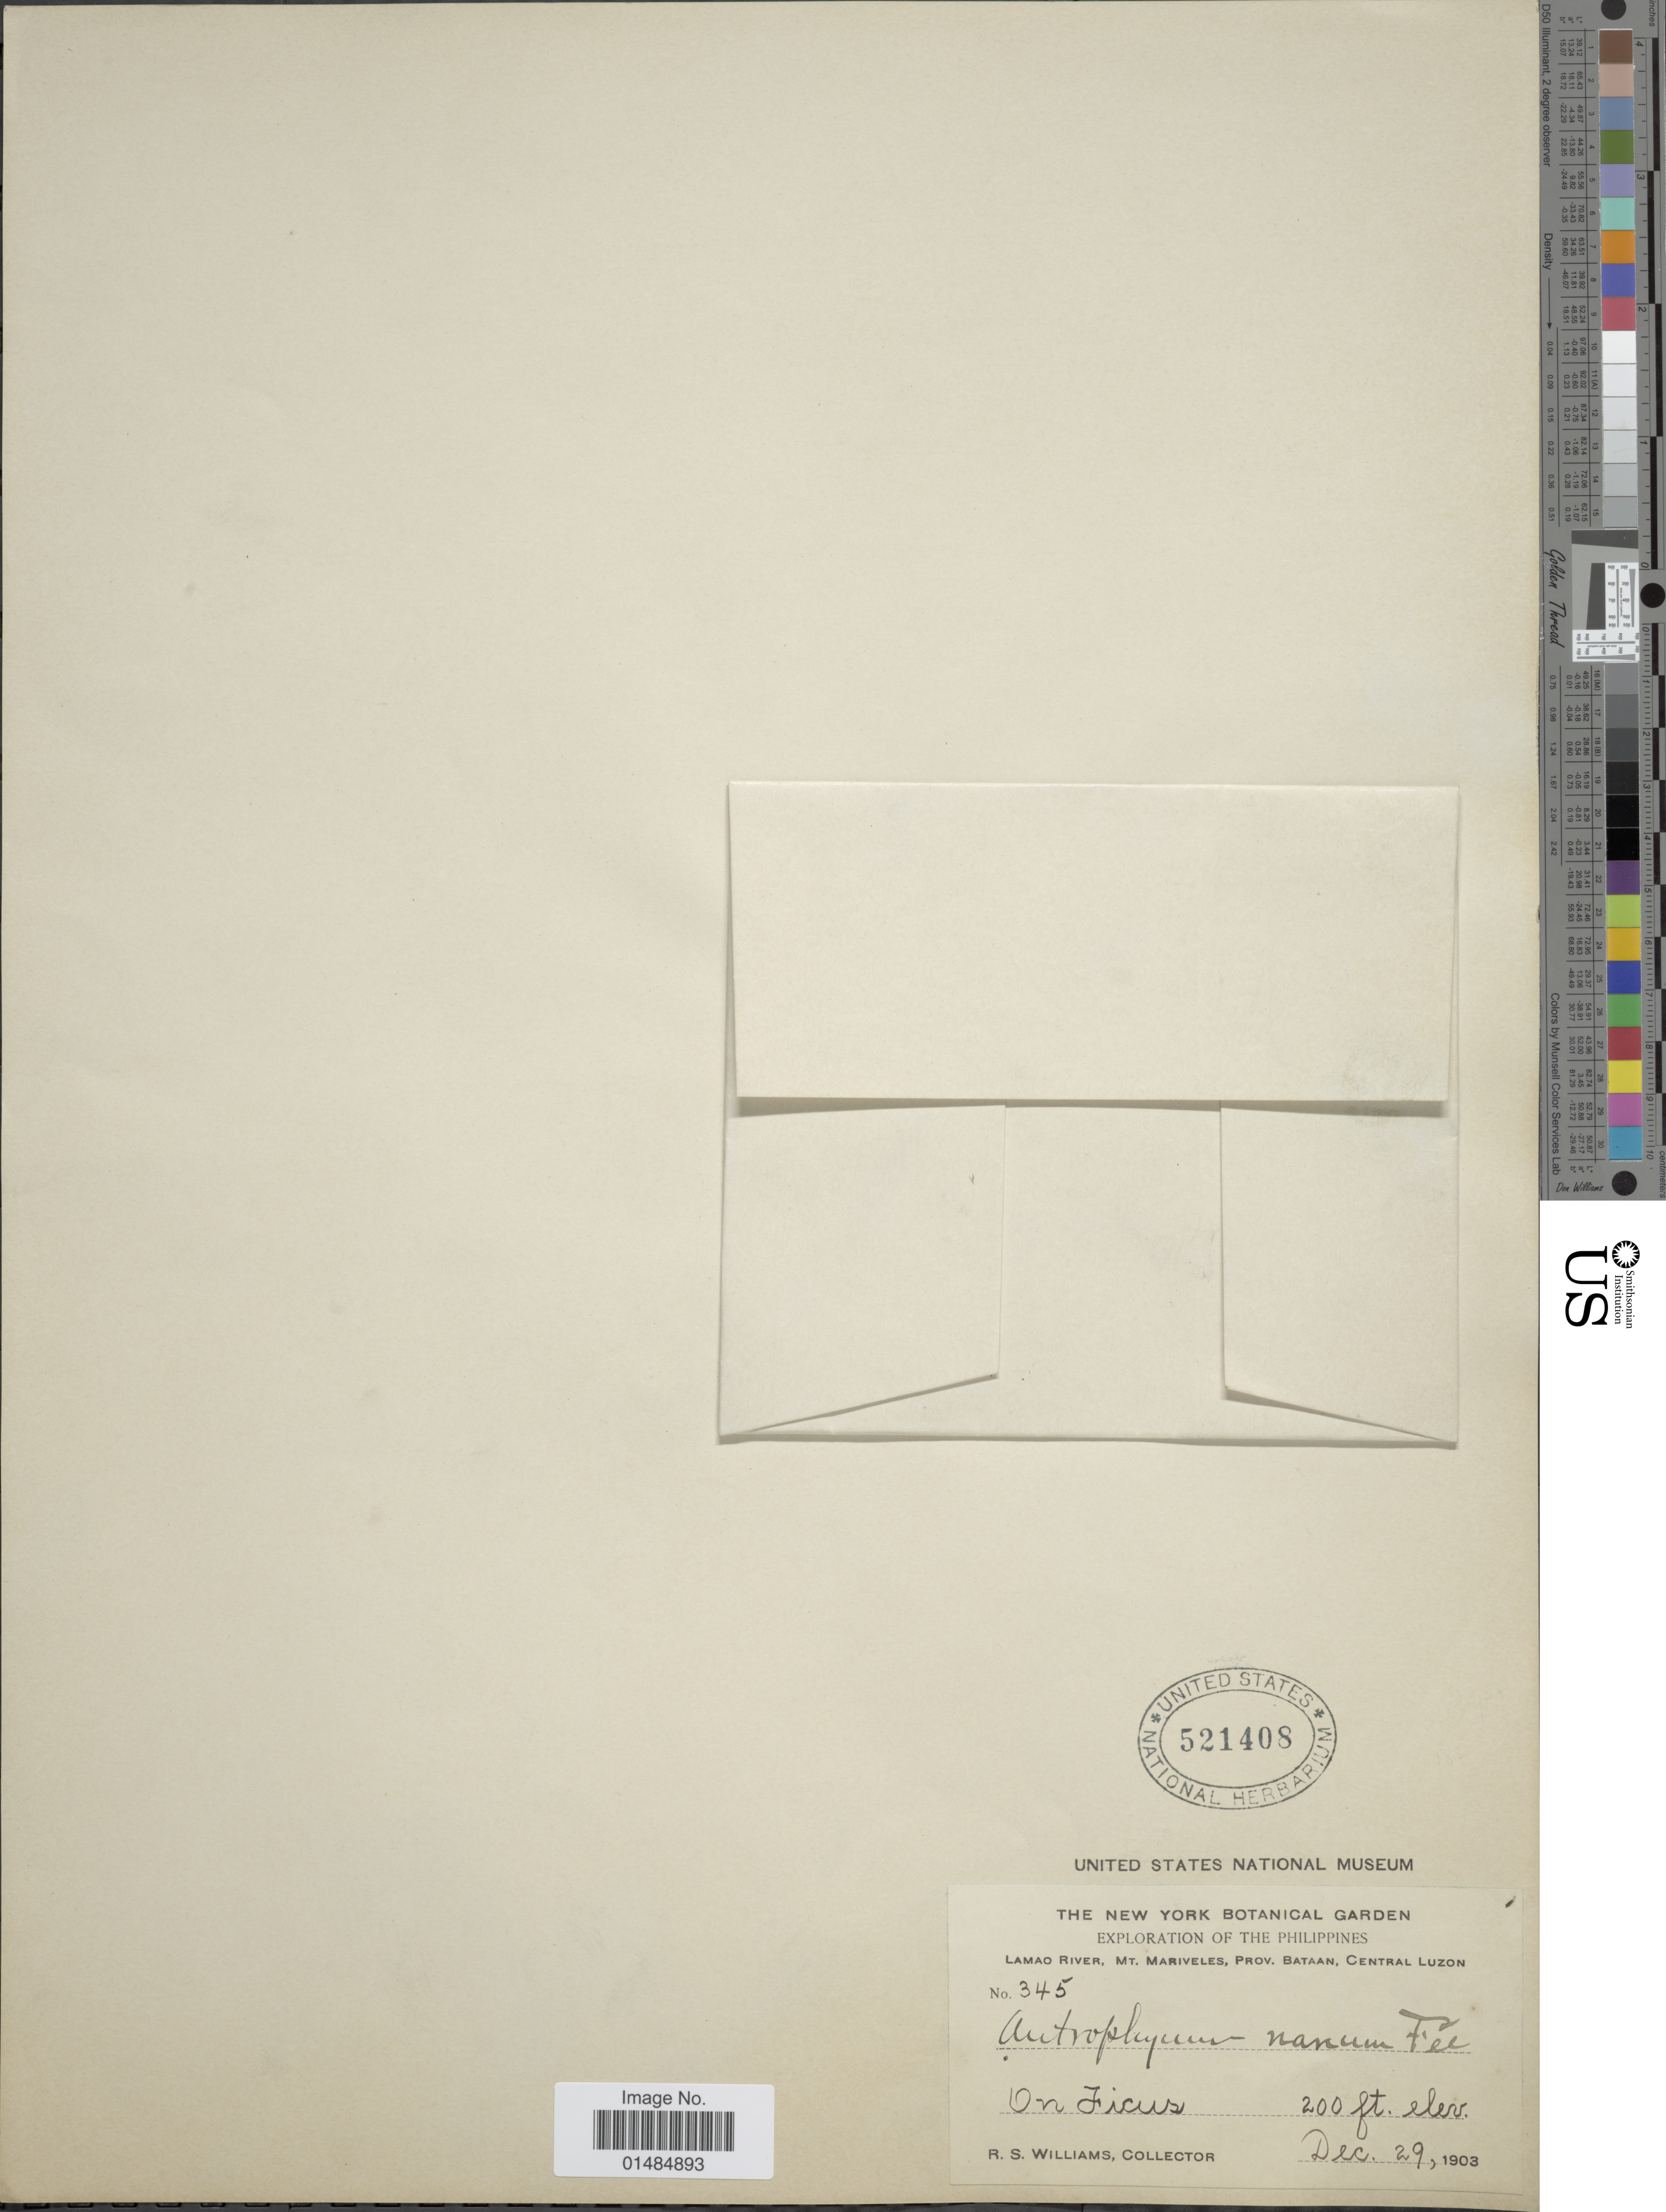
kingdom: Plantae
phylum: Tracheophyta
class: Polypodiopsida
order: Polypodiales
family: Pteridaceae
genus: Antrophyum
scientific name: Antrophyum nanum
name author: Fée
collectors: R. S. Williams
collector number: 345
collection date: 1903-12-29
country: Philippines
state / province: Central Luzon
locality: Lamao River, Mt. Mariveles, Prov. Bataan, Central Luzon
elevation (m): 61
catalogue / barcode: US 521408